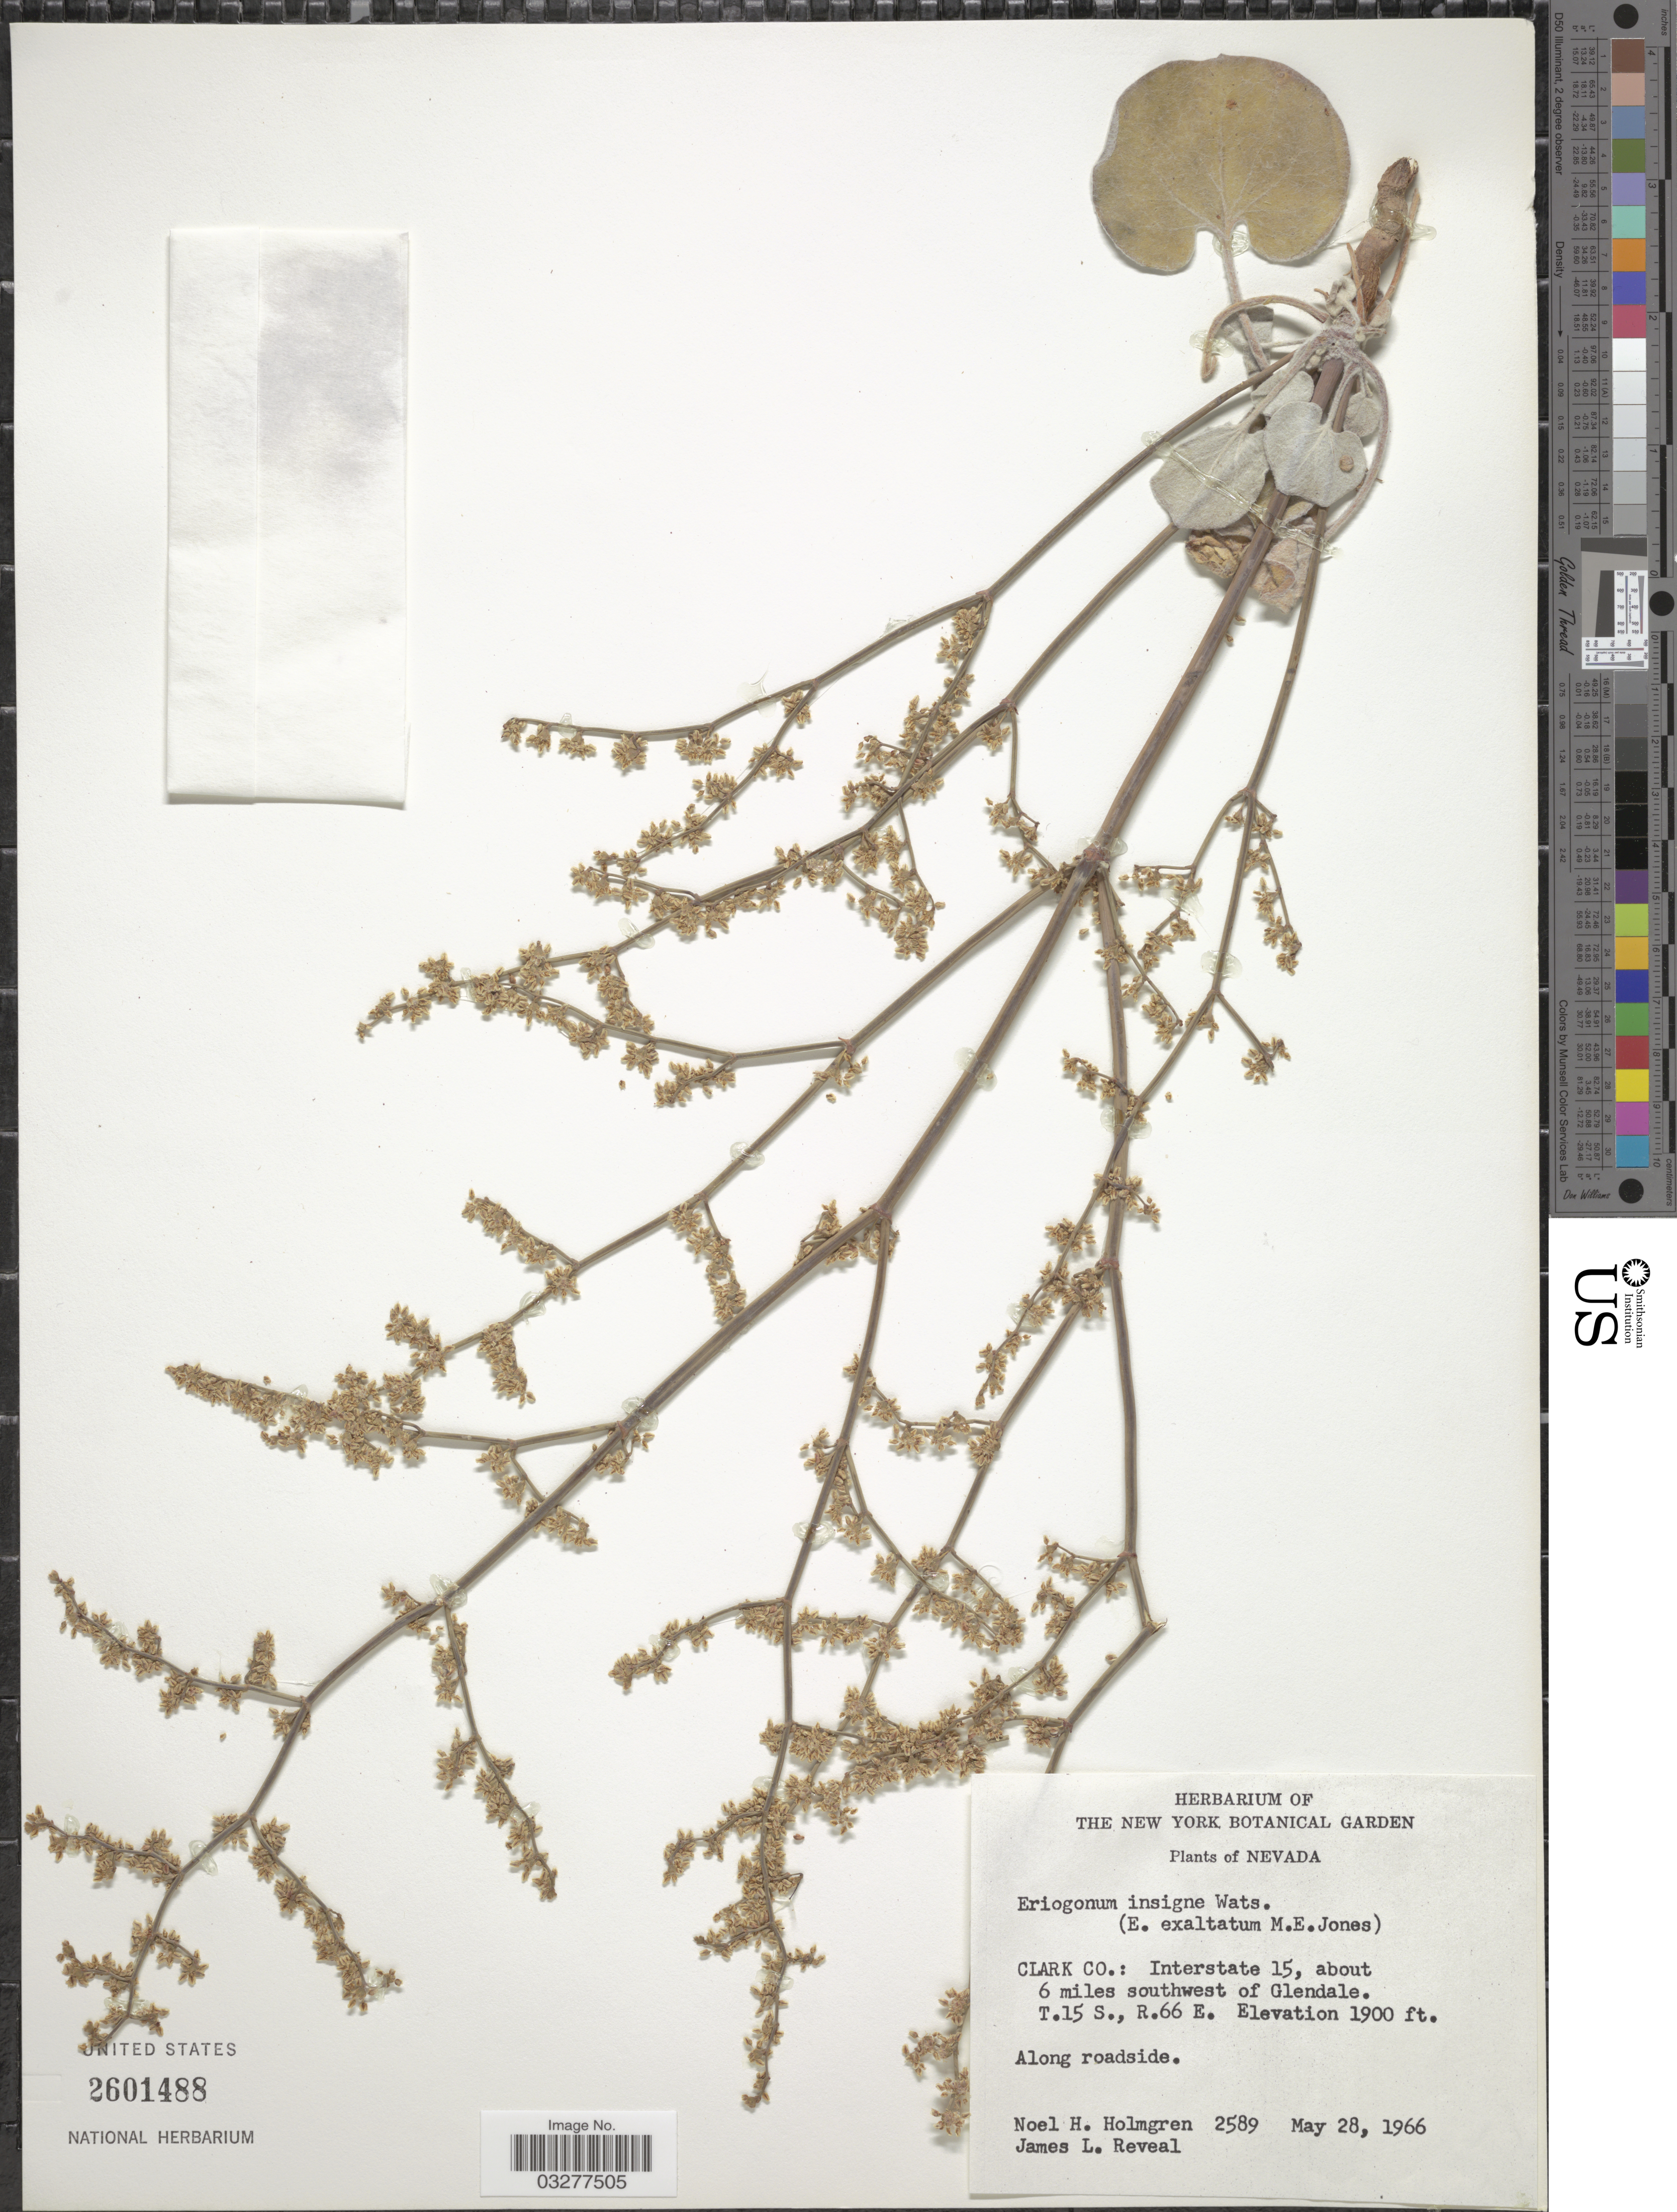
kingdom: Plantae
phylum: Tracheophyta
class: Magnoliopsida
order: Caryophyllales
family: Polygonaceae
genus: Eriogonum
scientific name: Eriogonum insigne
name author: S. Watson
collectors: N. H. Holmgren & J. L. Reveal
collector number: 2589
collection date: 1966-05-28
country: United States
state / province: Nevada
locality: Clark Co.: Interstate 15, about 6 miles southwest of Glendale. T.15 S., R.66 E.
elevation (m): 579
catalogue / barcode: US 2601488